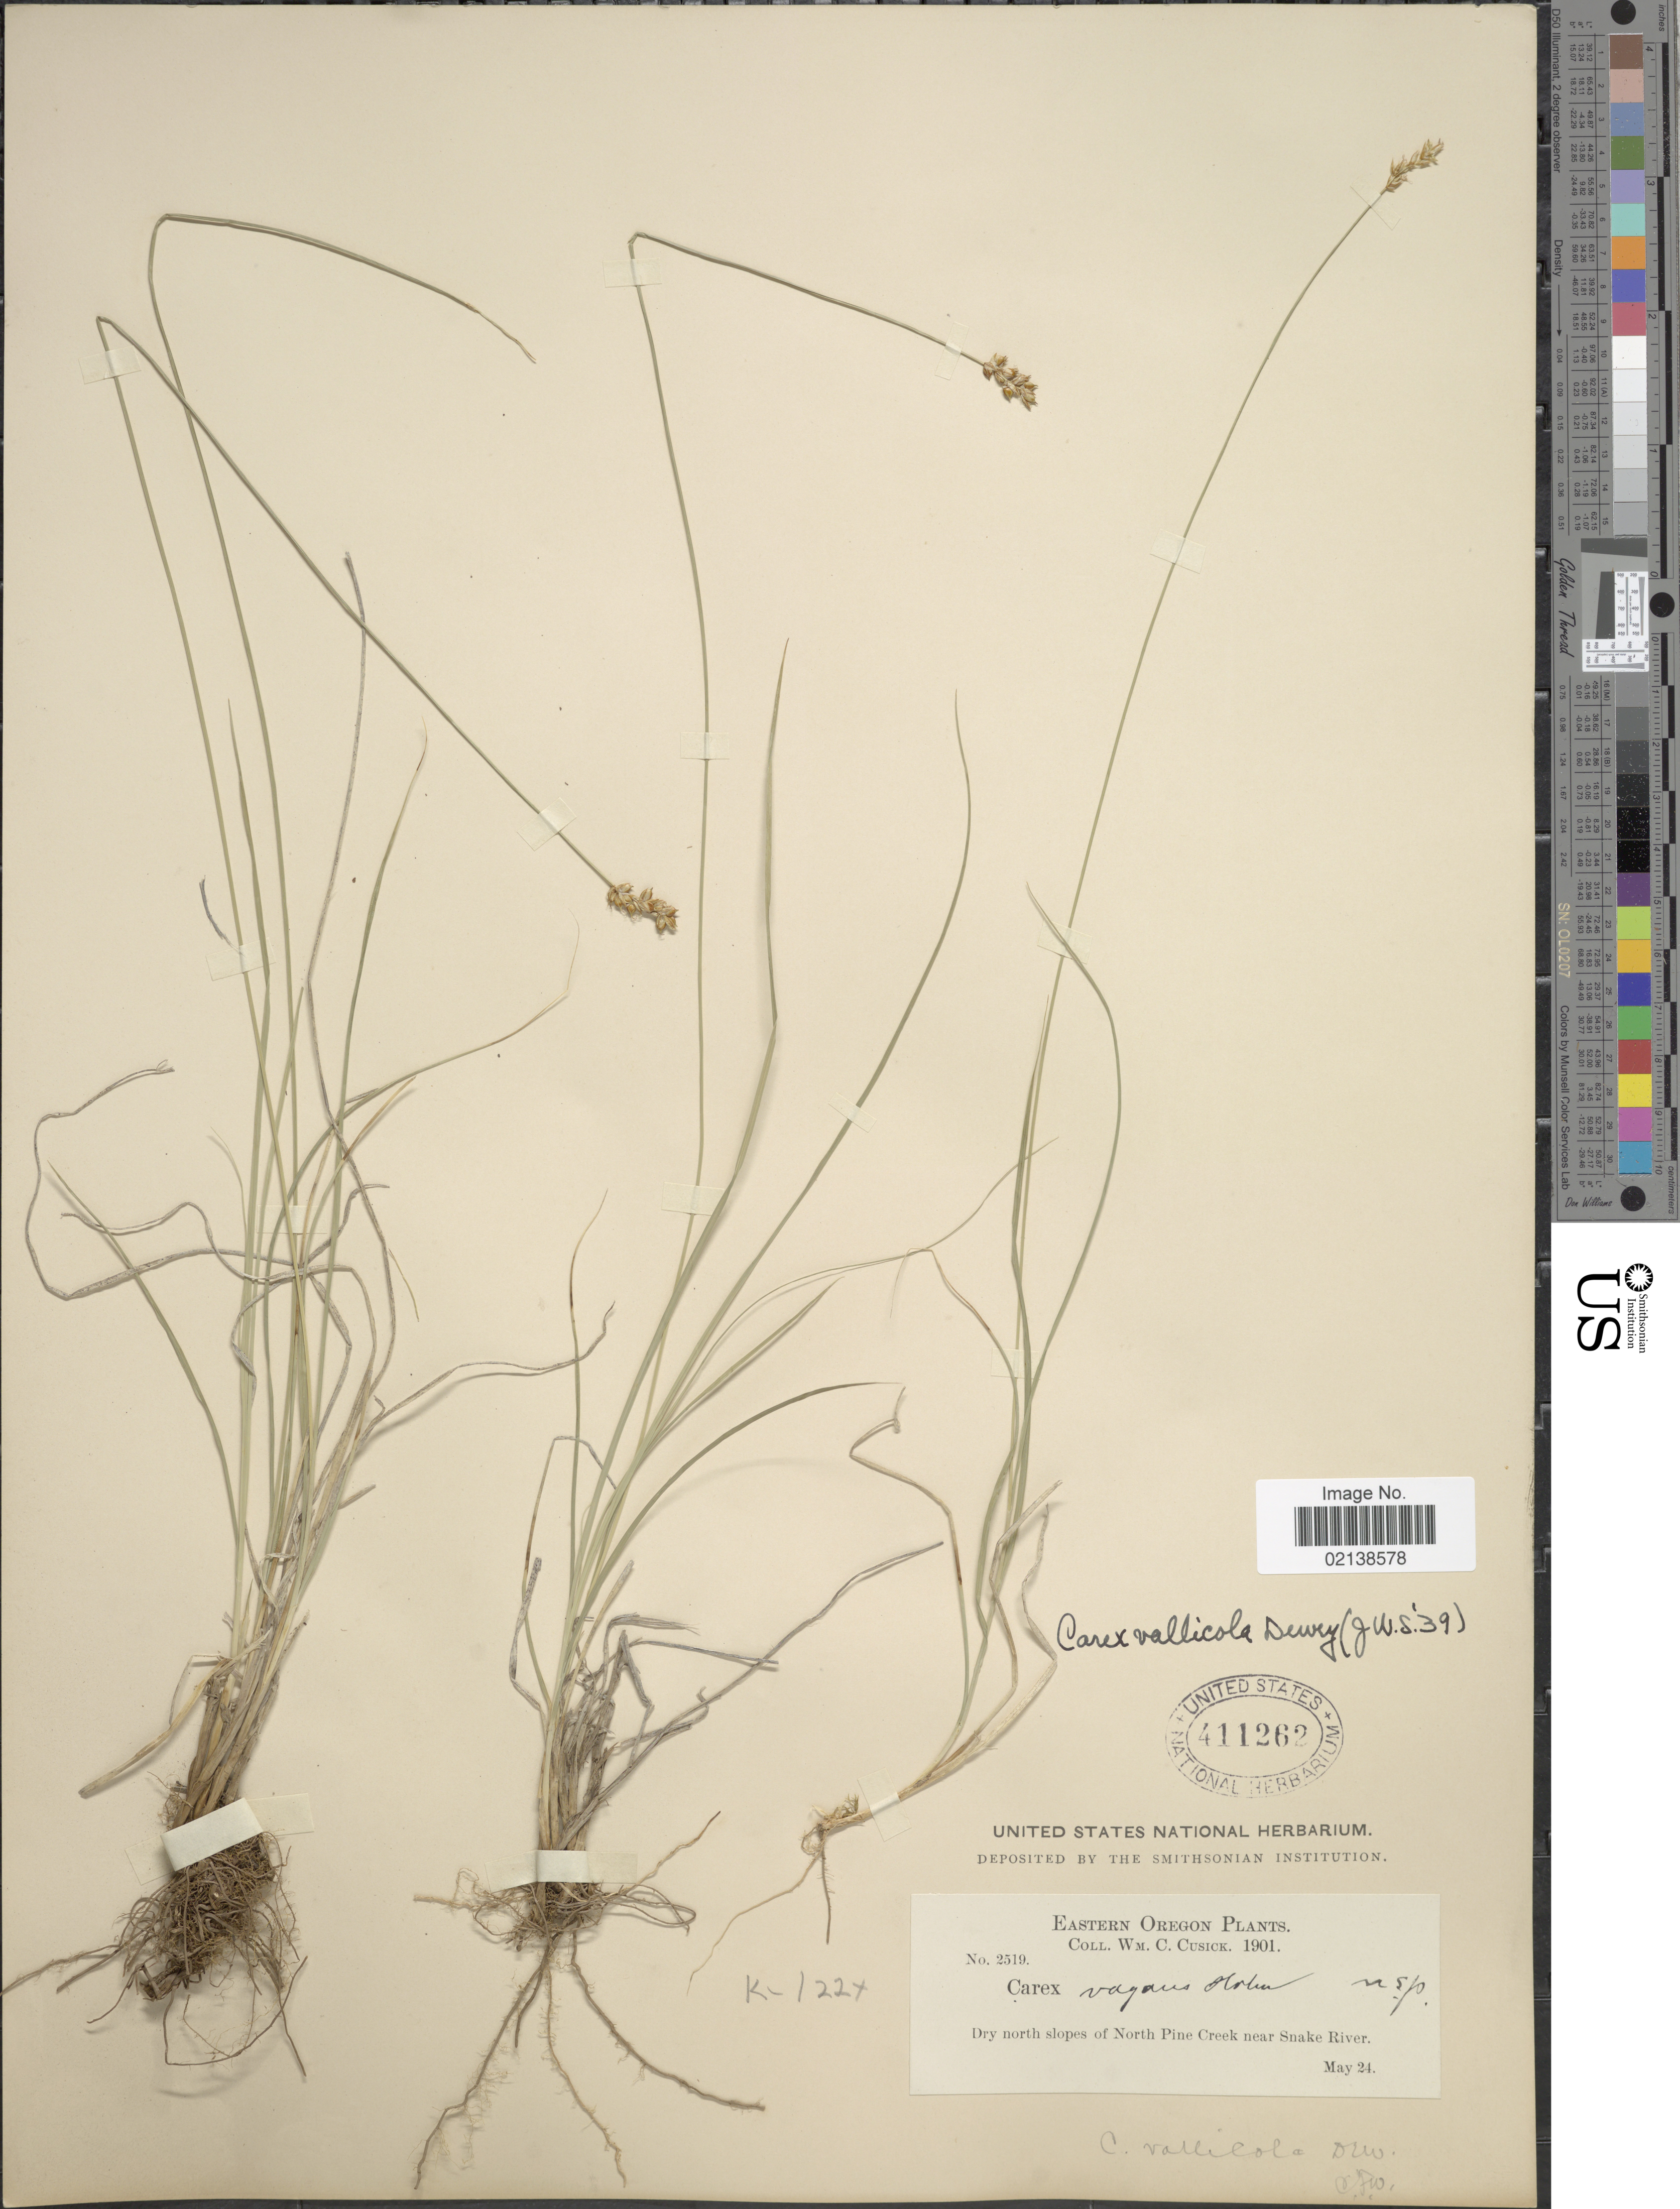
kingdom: Plantae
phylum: Tracheophyta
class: Liliopsida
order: Poales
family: Cyperaceae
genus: Carex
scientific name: Carex vallicola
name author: Dewey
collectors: W. C. Cusick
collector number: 2519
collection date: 1901-05-24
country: United States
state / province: Oregon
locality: Eastern Oregon, Dry north slopes of North Pine Creek near Snake River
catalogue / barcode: US 411262